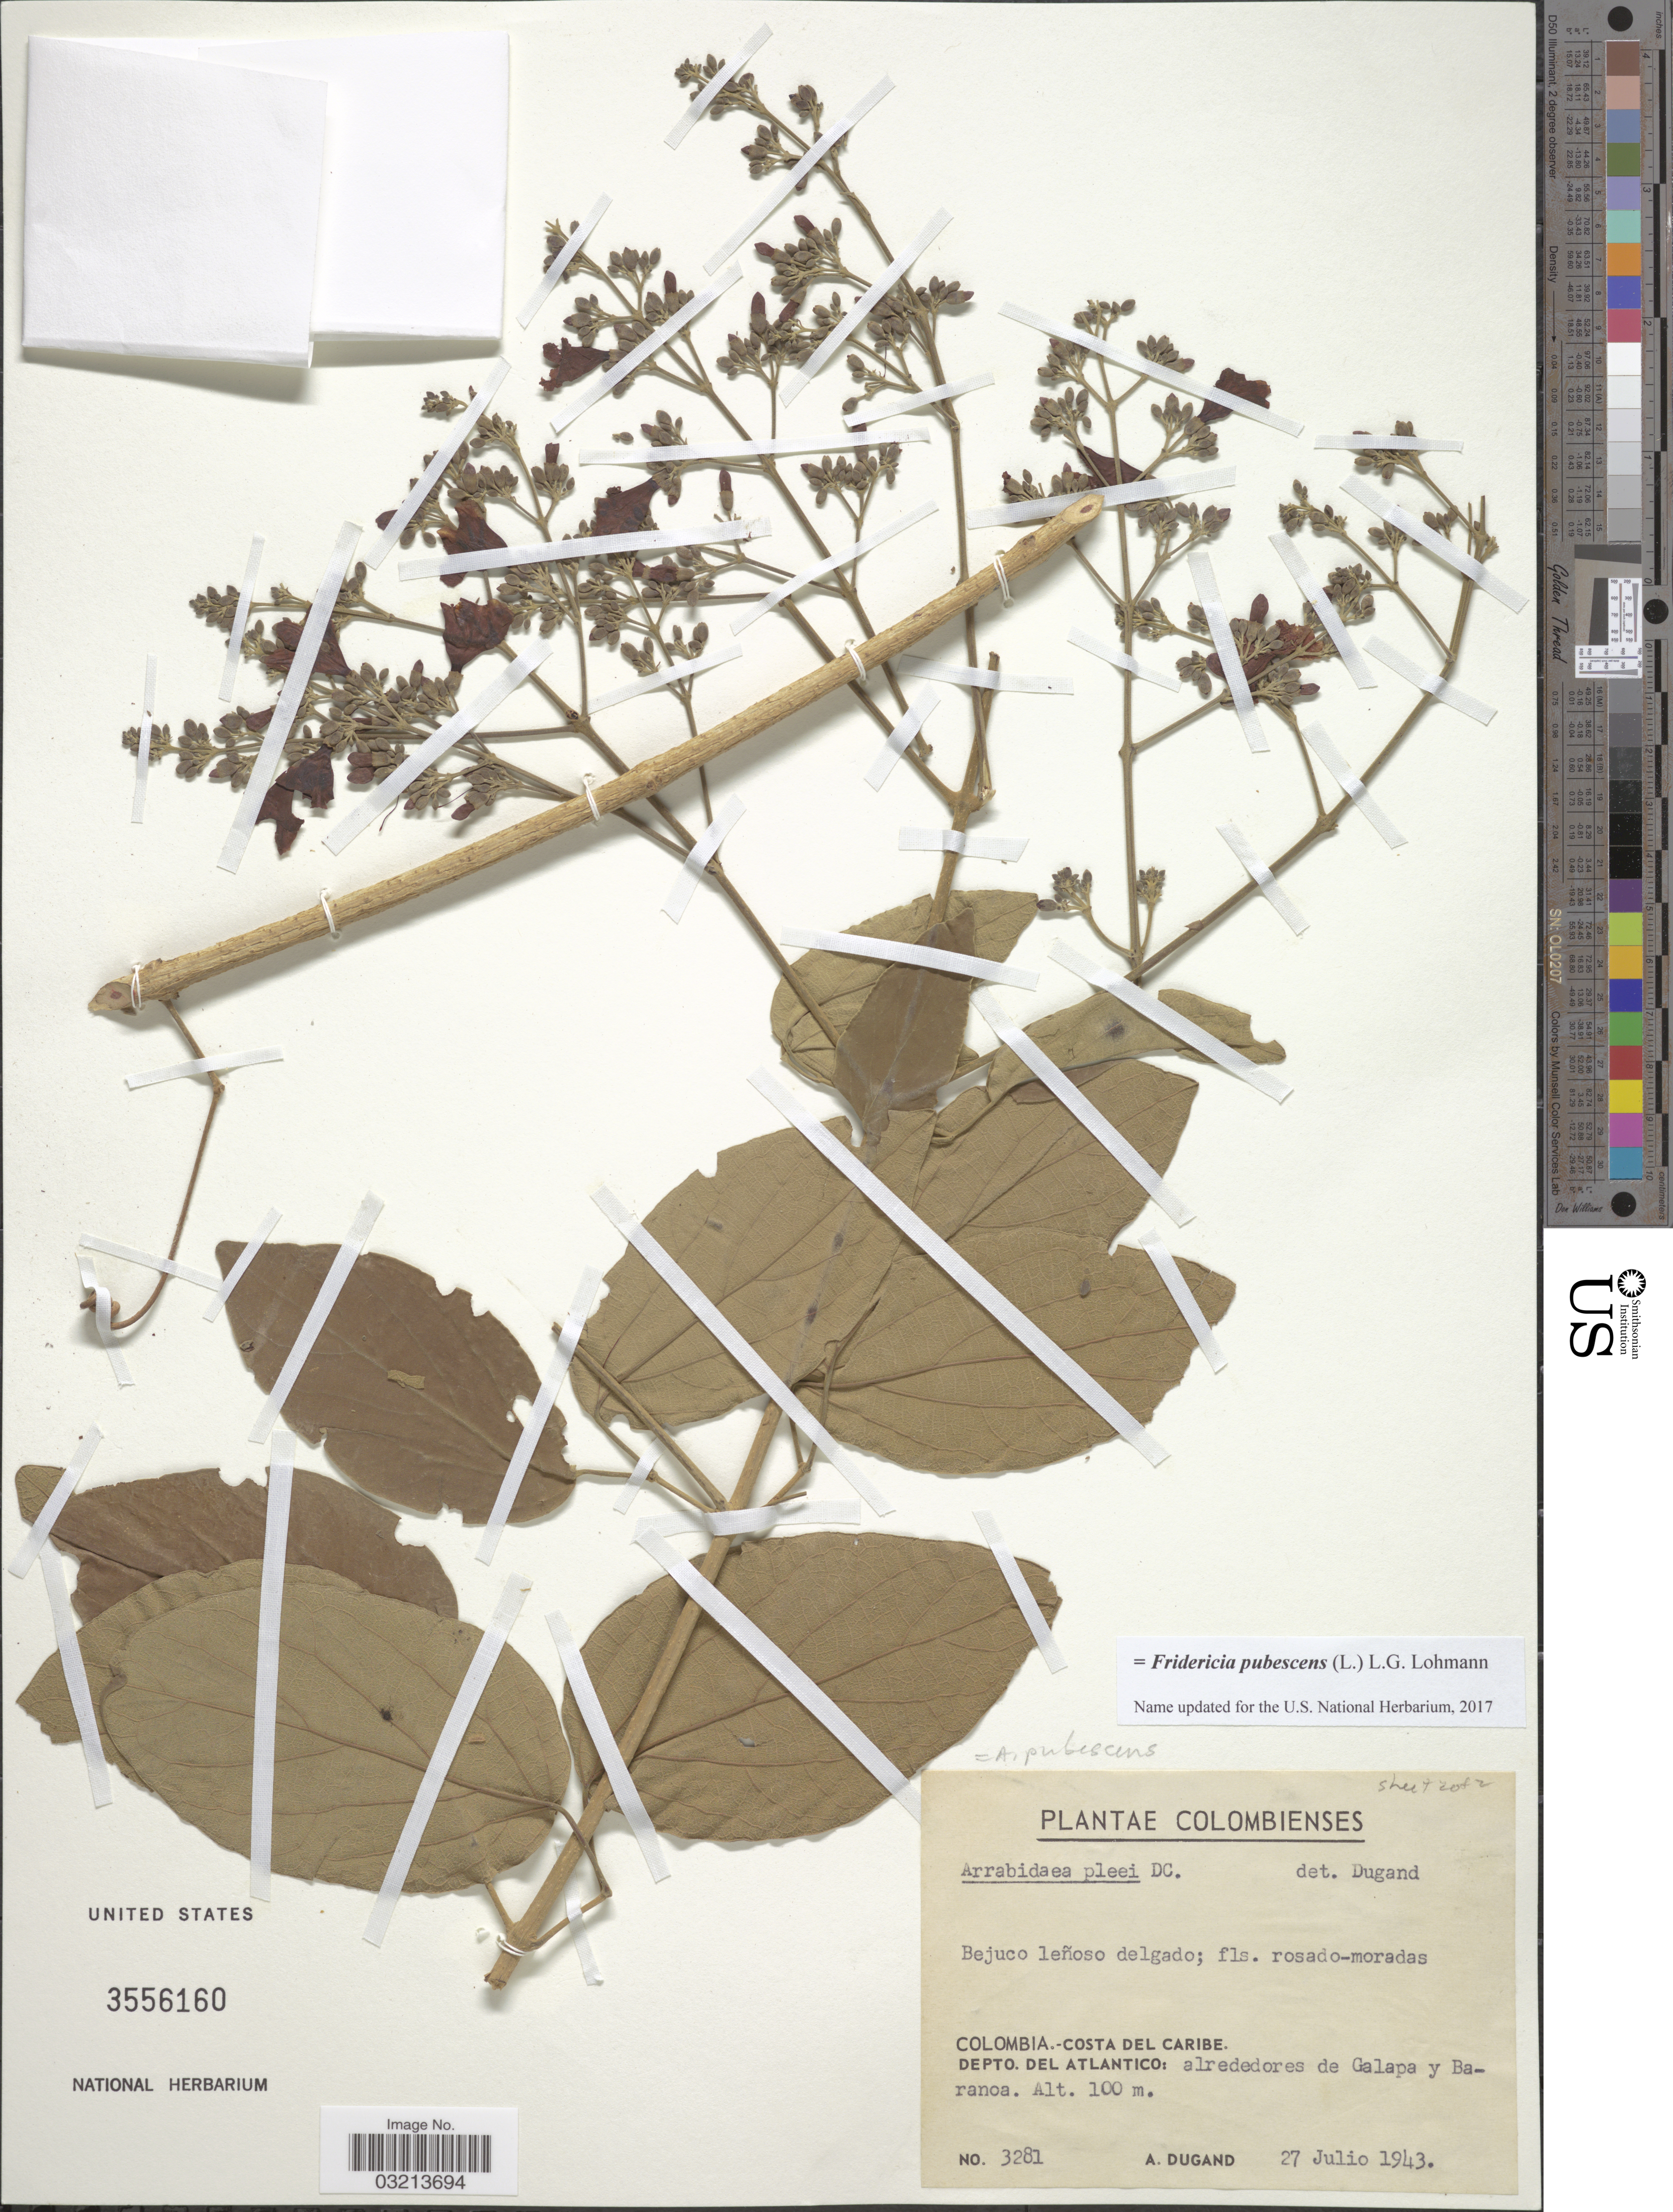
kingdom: Plantae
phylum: Tracheophyta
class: Magnoliopsida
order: Lamiales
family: Bignoniaceae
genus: Fridericia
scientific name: Fridericia pubescens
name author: (L.) L.G. Lohmann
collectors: A. Dugand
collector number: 3281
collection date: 1943-07-27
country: Colombia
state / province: Atlántico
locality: Costa del Caribe. Depto. del Atlantico: alrededores de Galapa y Baranoa.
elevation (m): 100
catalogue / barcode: US 3556160